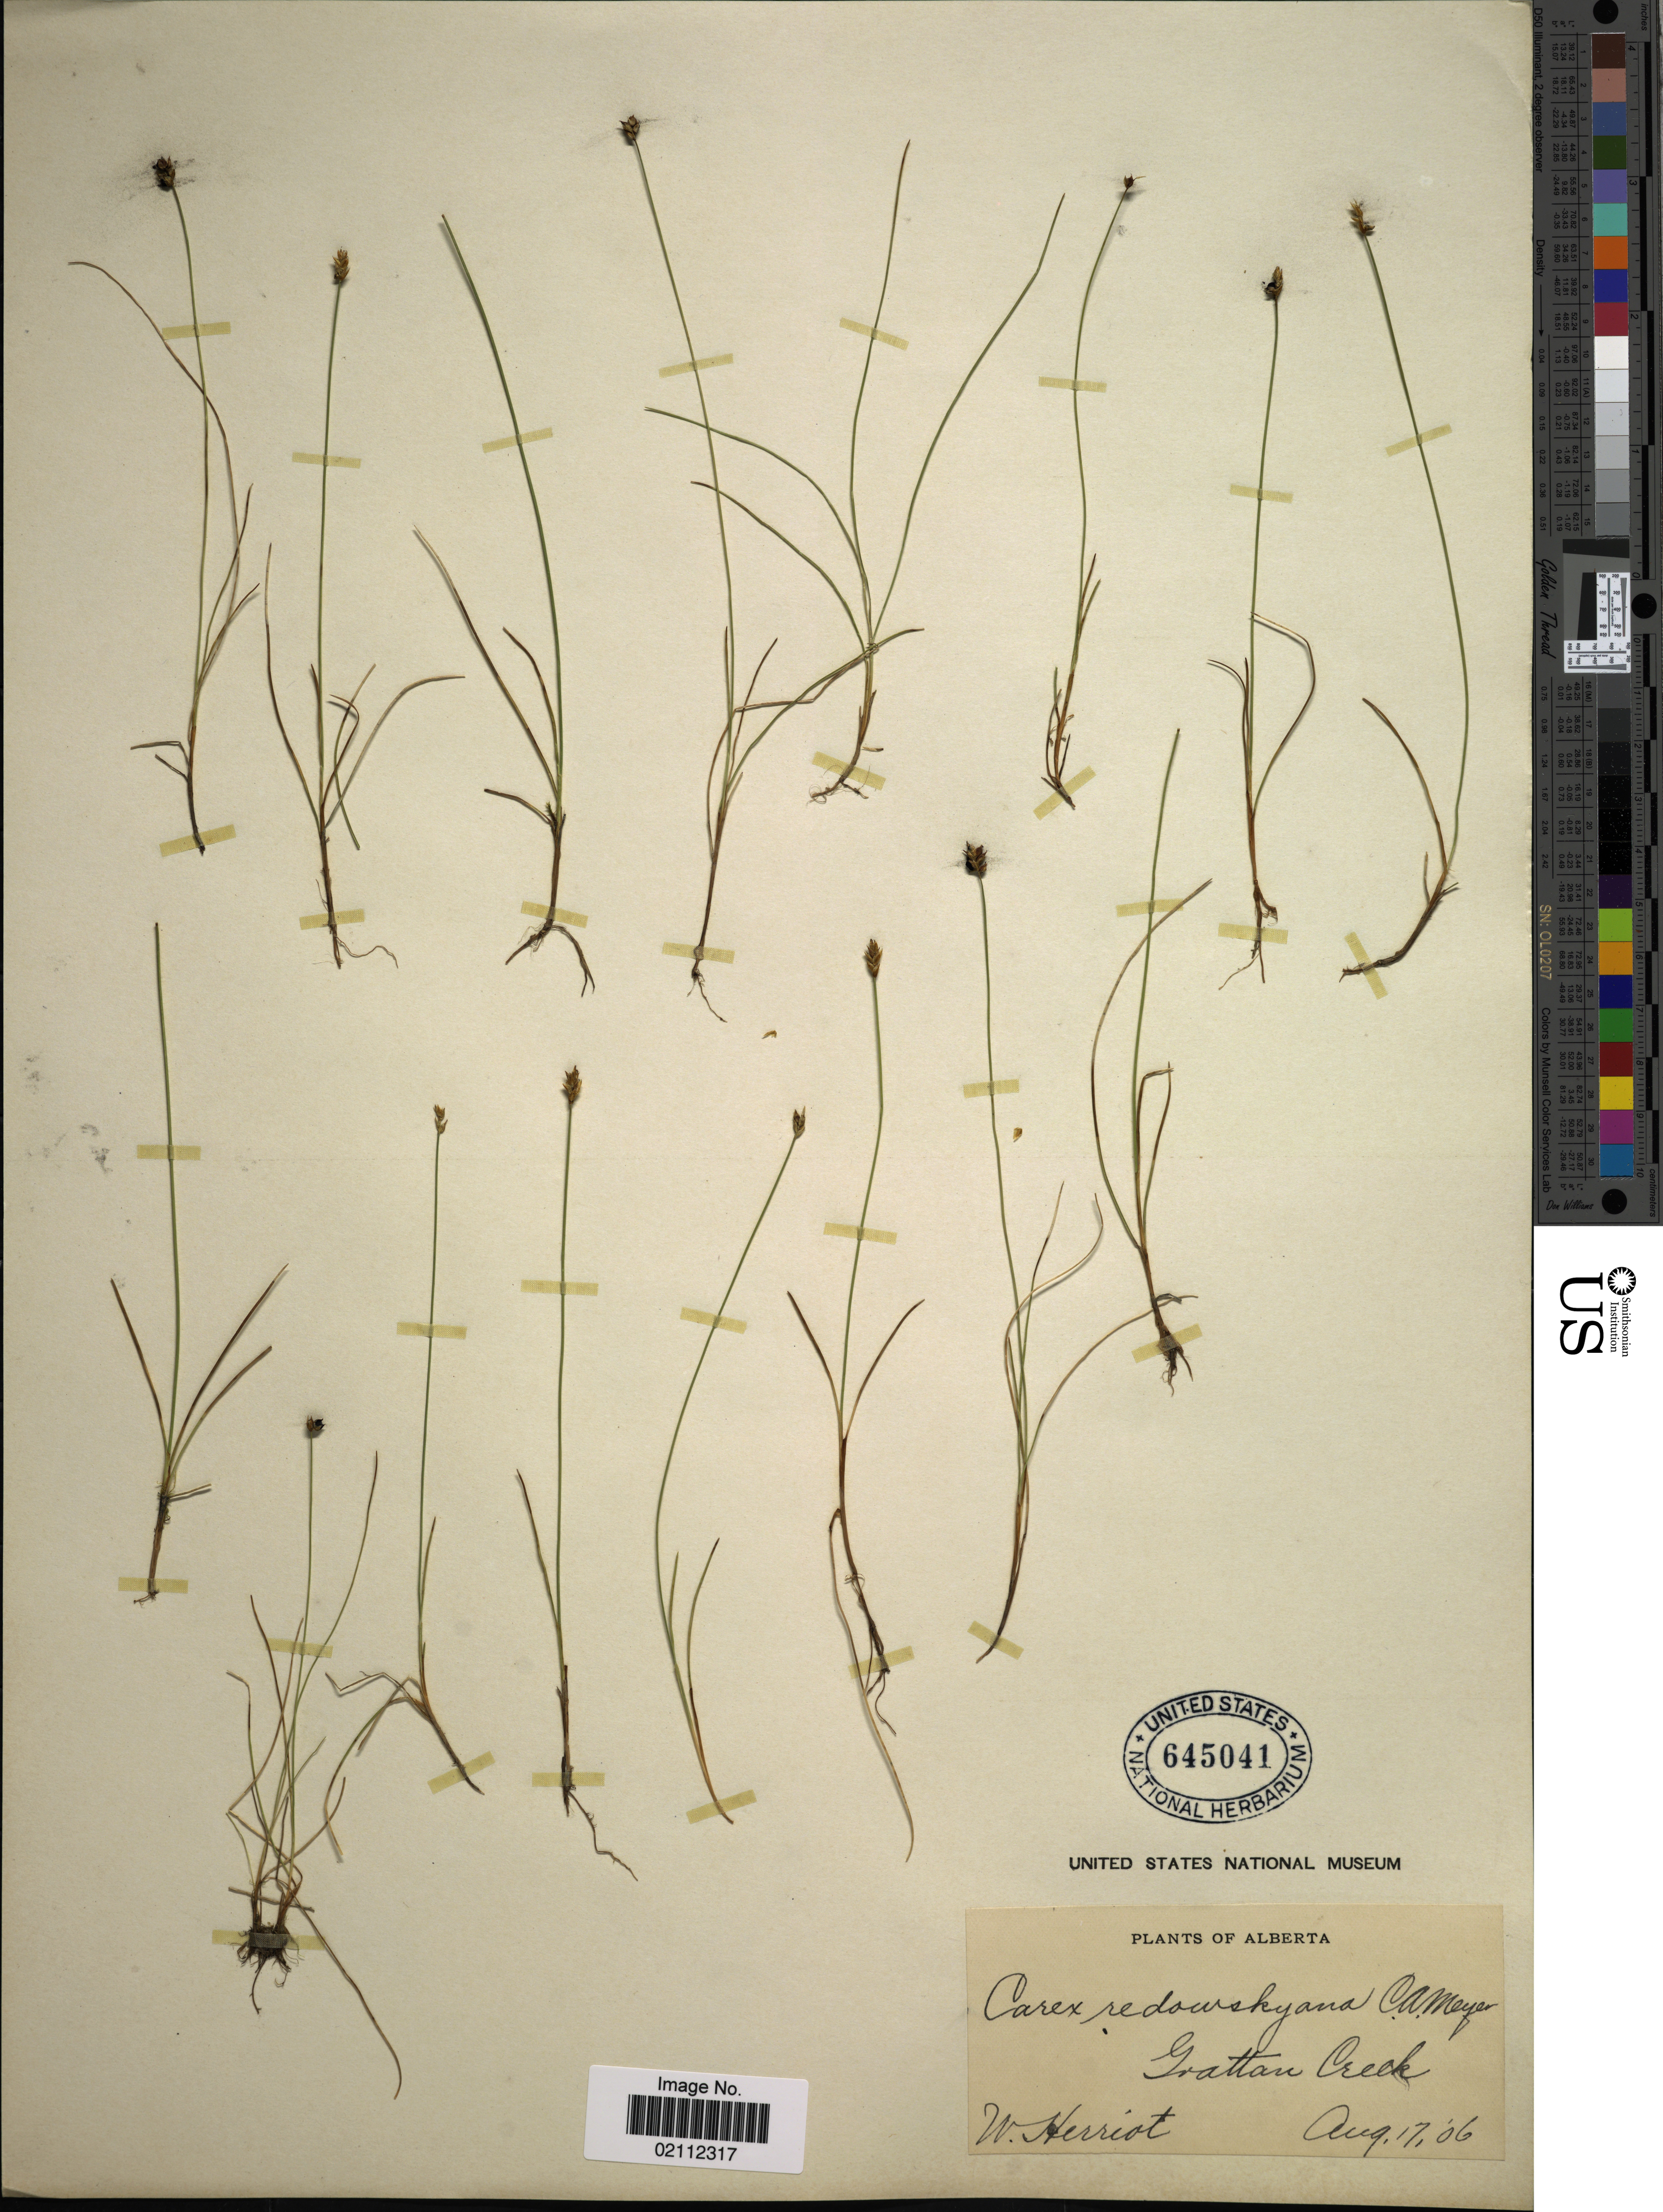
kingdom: Plantae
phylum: Tracheophyta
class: Liliopsida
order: Poales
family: Cyperaceae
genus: Carex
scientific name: Carex nardina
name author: (Hornem.) Fr.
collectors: W. Herriot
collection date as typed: Transcribed d/m/y: 17/8/6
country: Canada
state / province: Alberta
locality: Grattan Creek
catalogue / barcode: US 645041